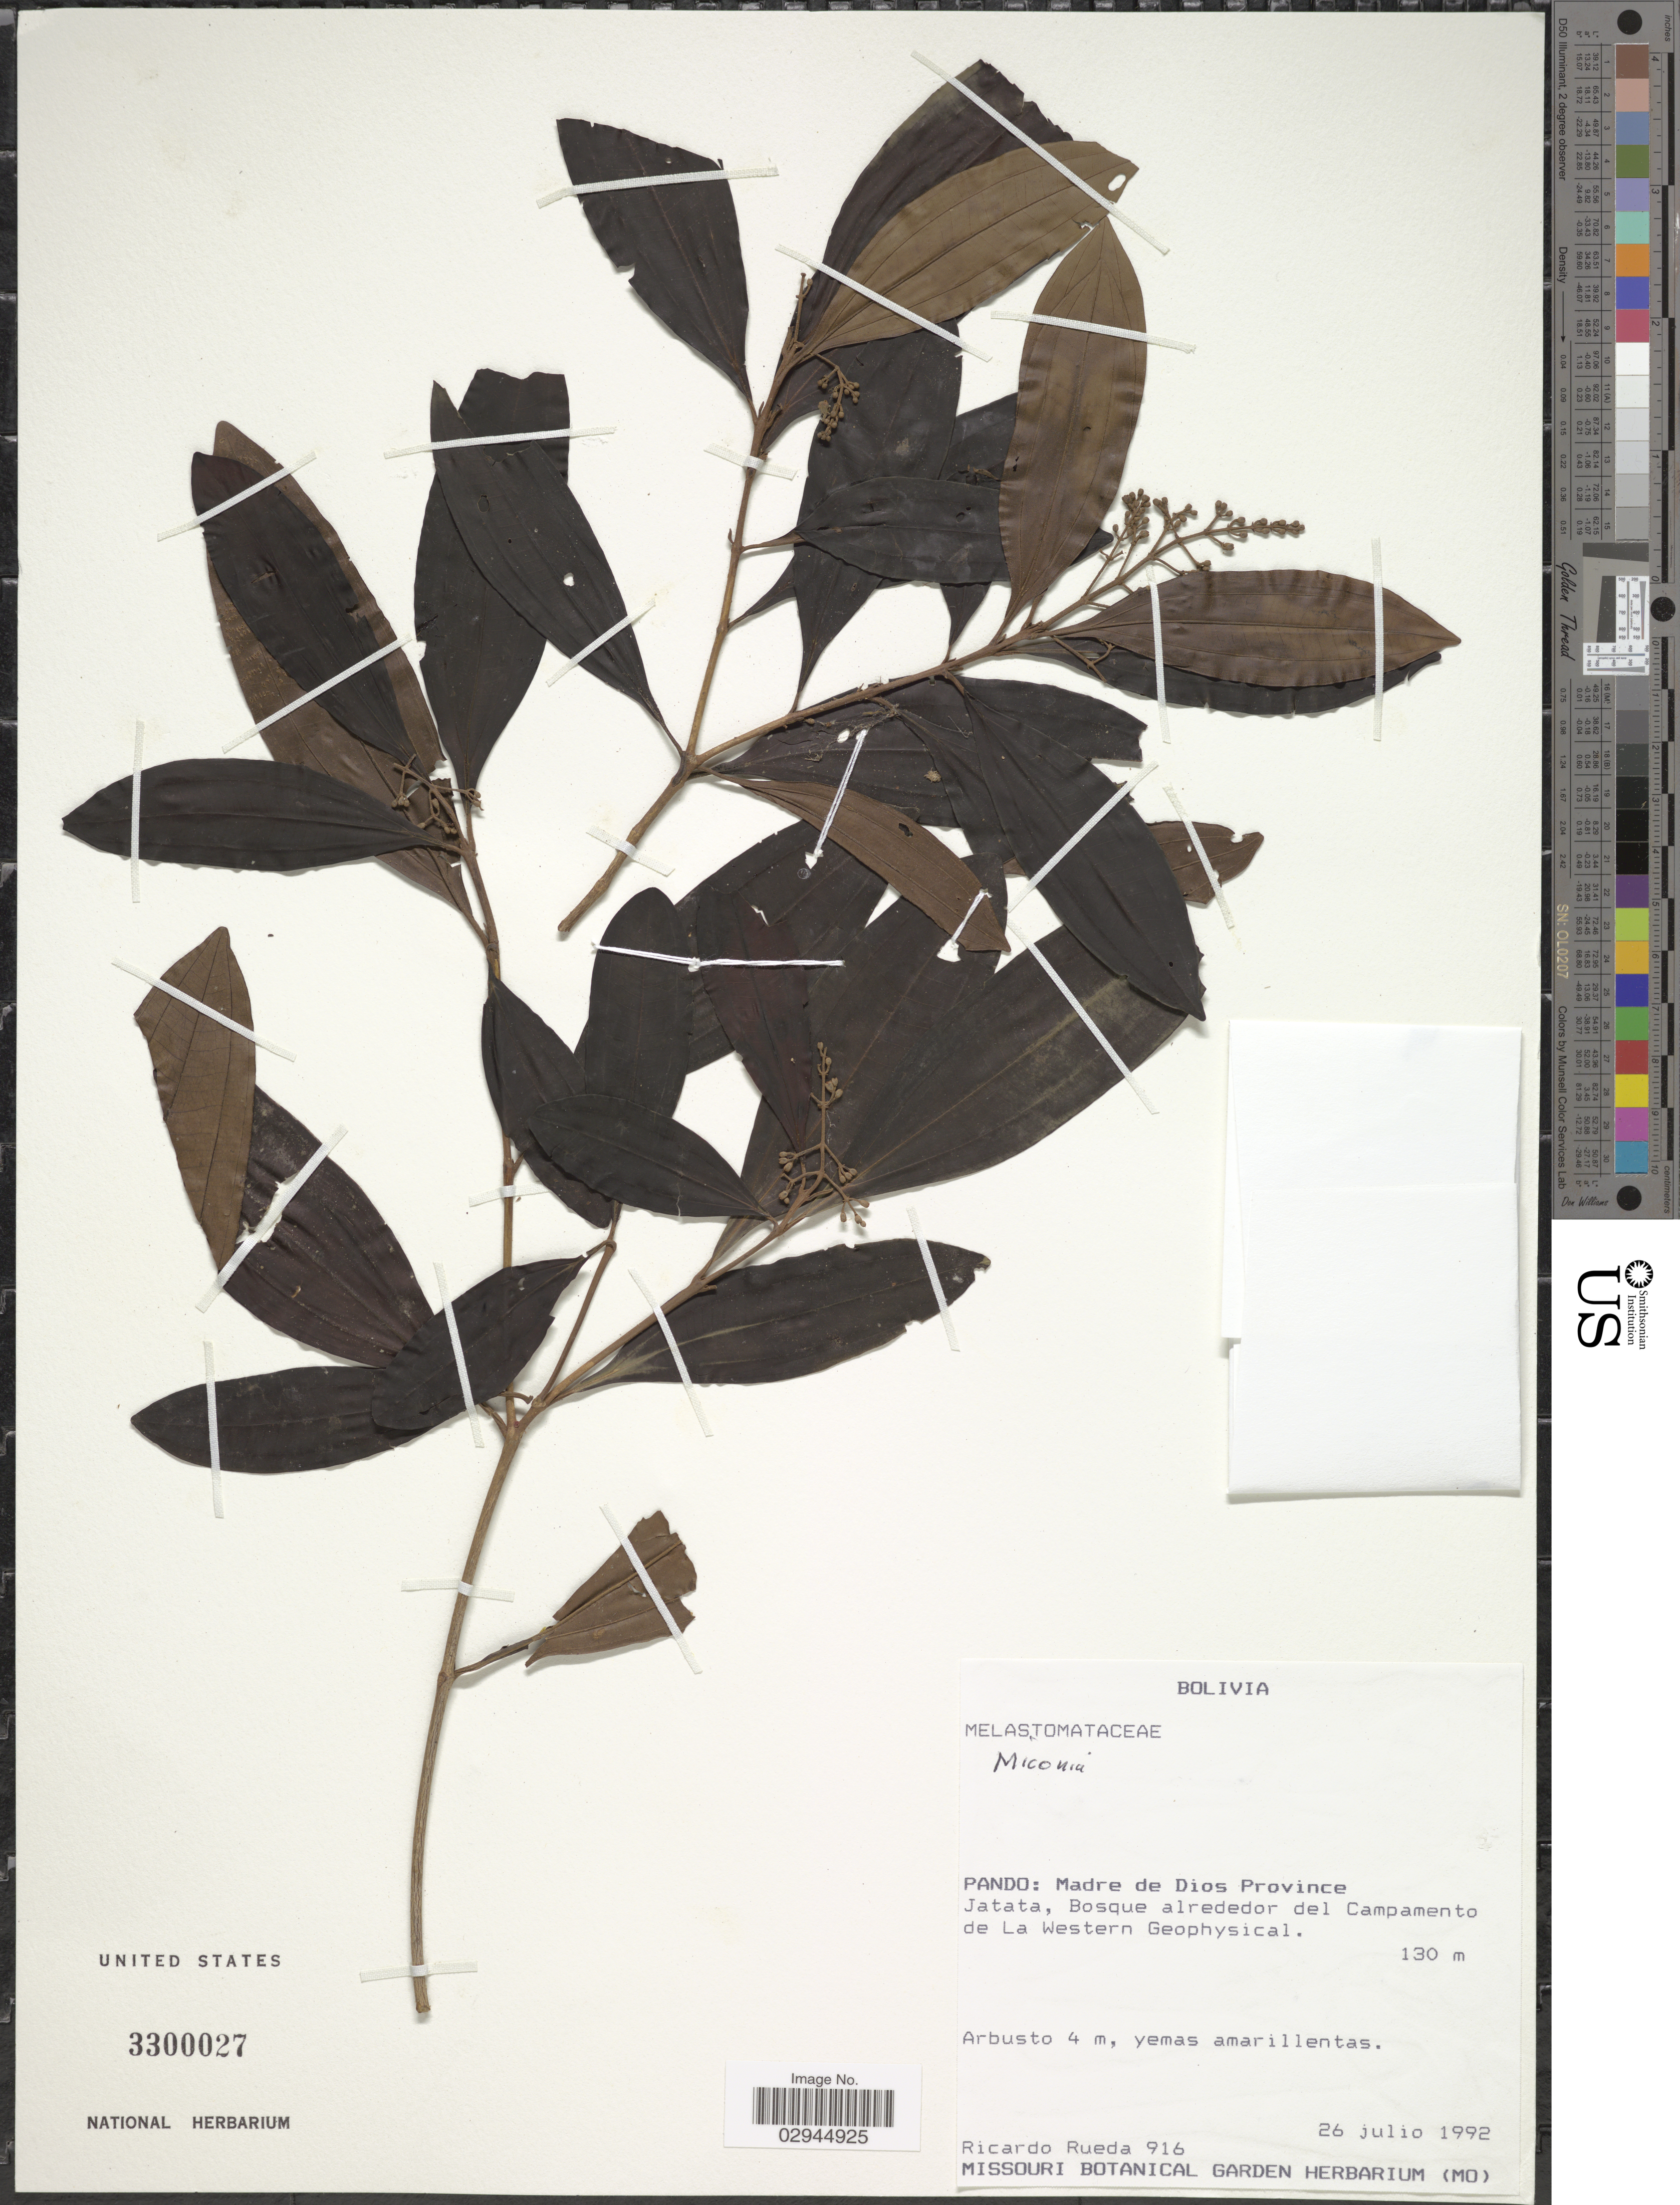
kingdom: Plantae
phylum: Tracheophyta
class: Magnoliopsida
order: Myrtales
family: Melastomataceae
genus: Miconia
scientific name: Miconia sp.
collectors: R. Rueda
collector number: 916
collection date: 1992-07-26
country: Bolivia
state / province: Pando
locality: Madre de Dios Province. Jatata, Bosque alrededor del Campamento de La Western Geophysical.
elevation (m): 130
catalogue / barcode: US 3300027